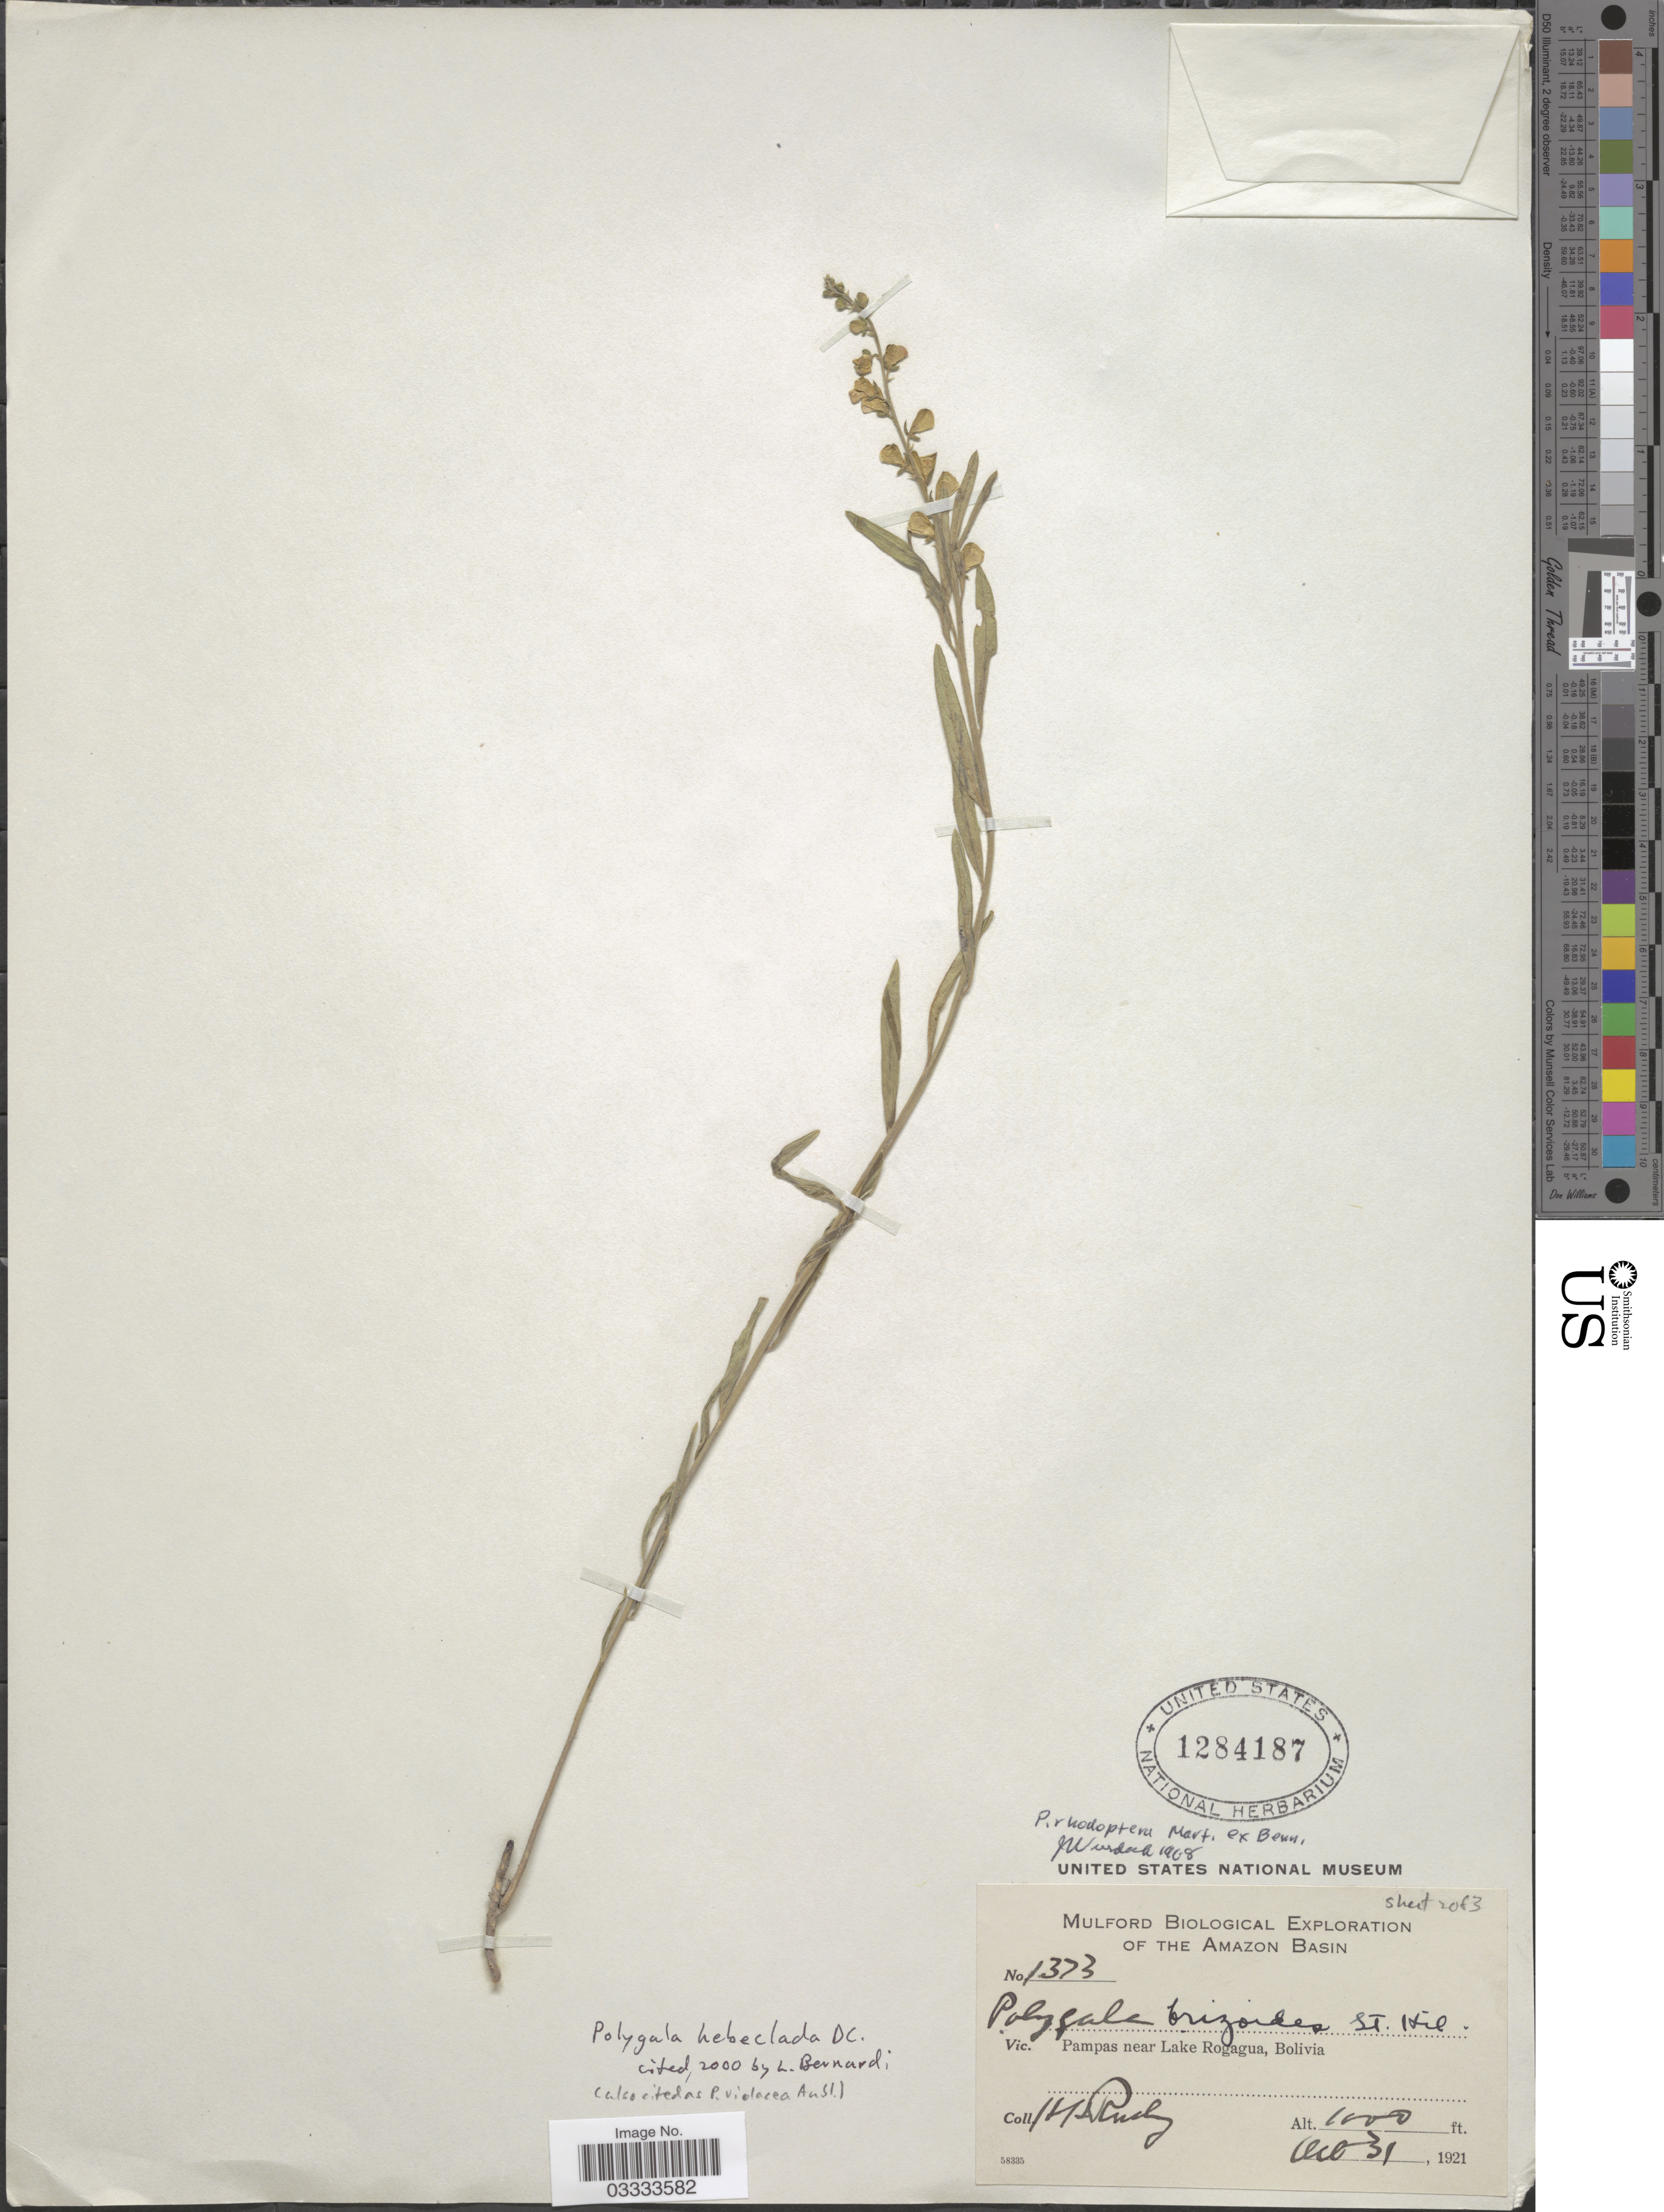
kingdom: Plantae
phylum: Tracheophyta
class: Magnoliopsida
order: Fabales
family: Polygalaceae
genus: Asemeia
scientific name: Asemeia hebeclada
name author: (DC.) J.F.B. Pastore & J.R. Abbott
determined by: Strong, Mark T., (BOT), Smithsonian Institution - National Museum of Natural History (UNITED STATES)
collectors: H. H. Rusby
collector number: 1373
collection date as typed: Oct. 31, 1921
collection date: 1921-10-31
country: Bolivia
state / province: Beni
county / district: José Ballivián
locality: Pampas near Lake Rogagua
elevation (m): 305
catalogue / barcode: US 1284187